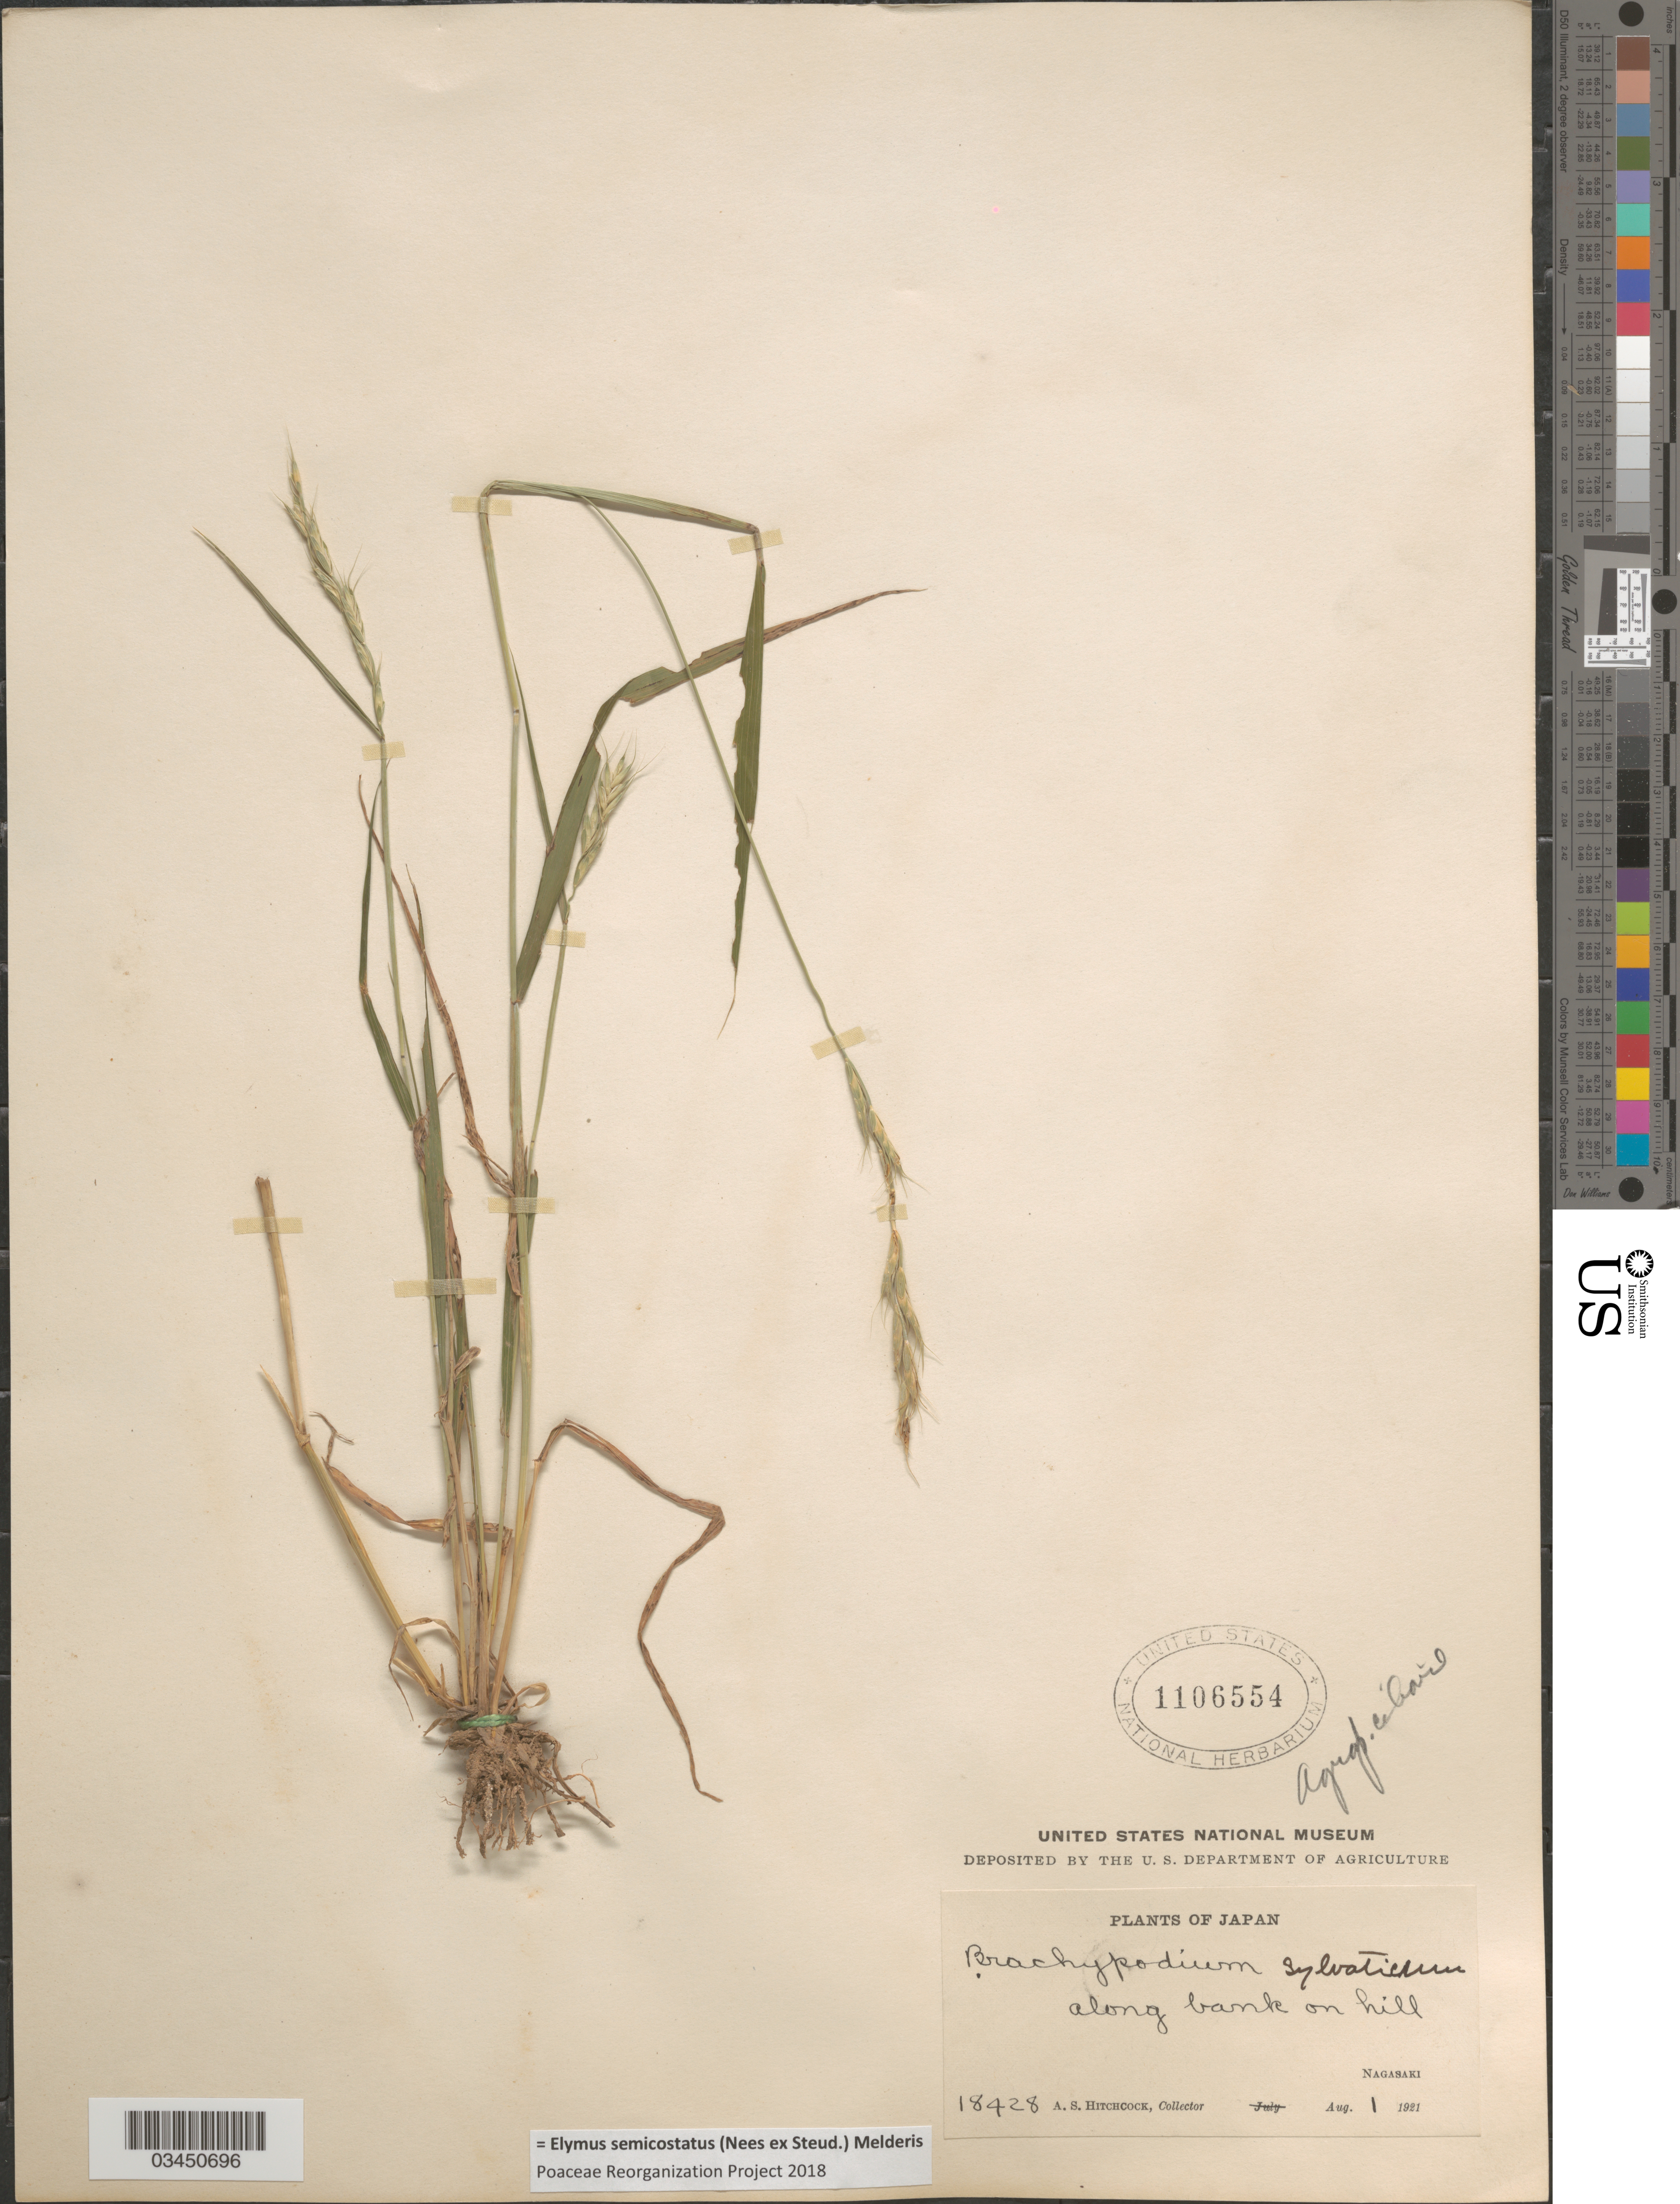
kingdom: Plantae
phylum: Tracheophyta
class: Liliopsida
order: Poales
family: Poaceae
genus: Elymus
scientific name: Elymus semicostatus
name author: (Nees ex Steud.) Melderis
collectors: A. S. Hitchcock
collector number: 18428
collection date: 1921-08-01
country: Japan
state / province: Nagasaki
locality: Along bank on hill.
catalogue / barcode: US 1106554